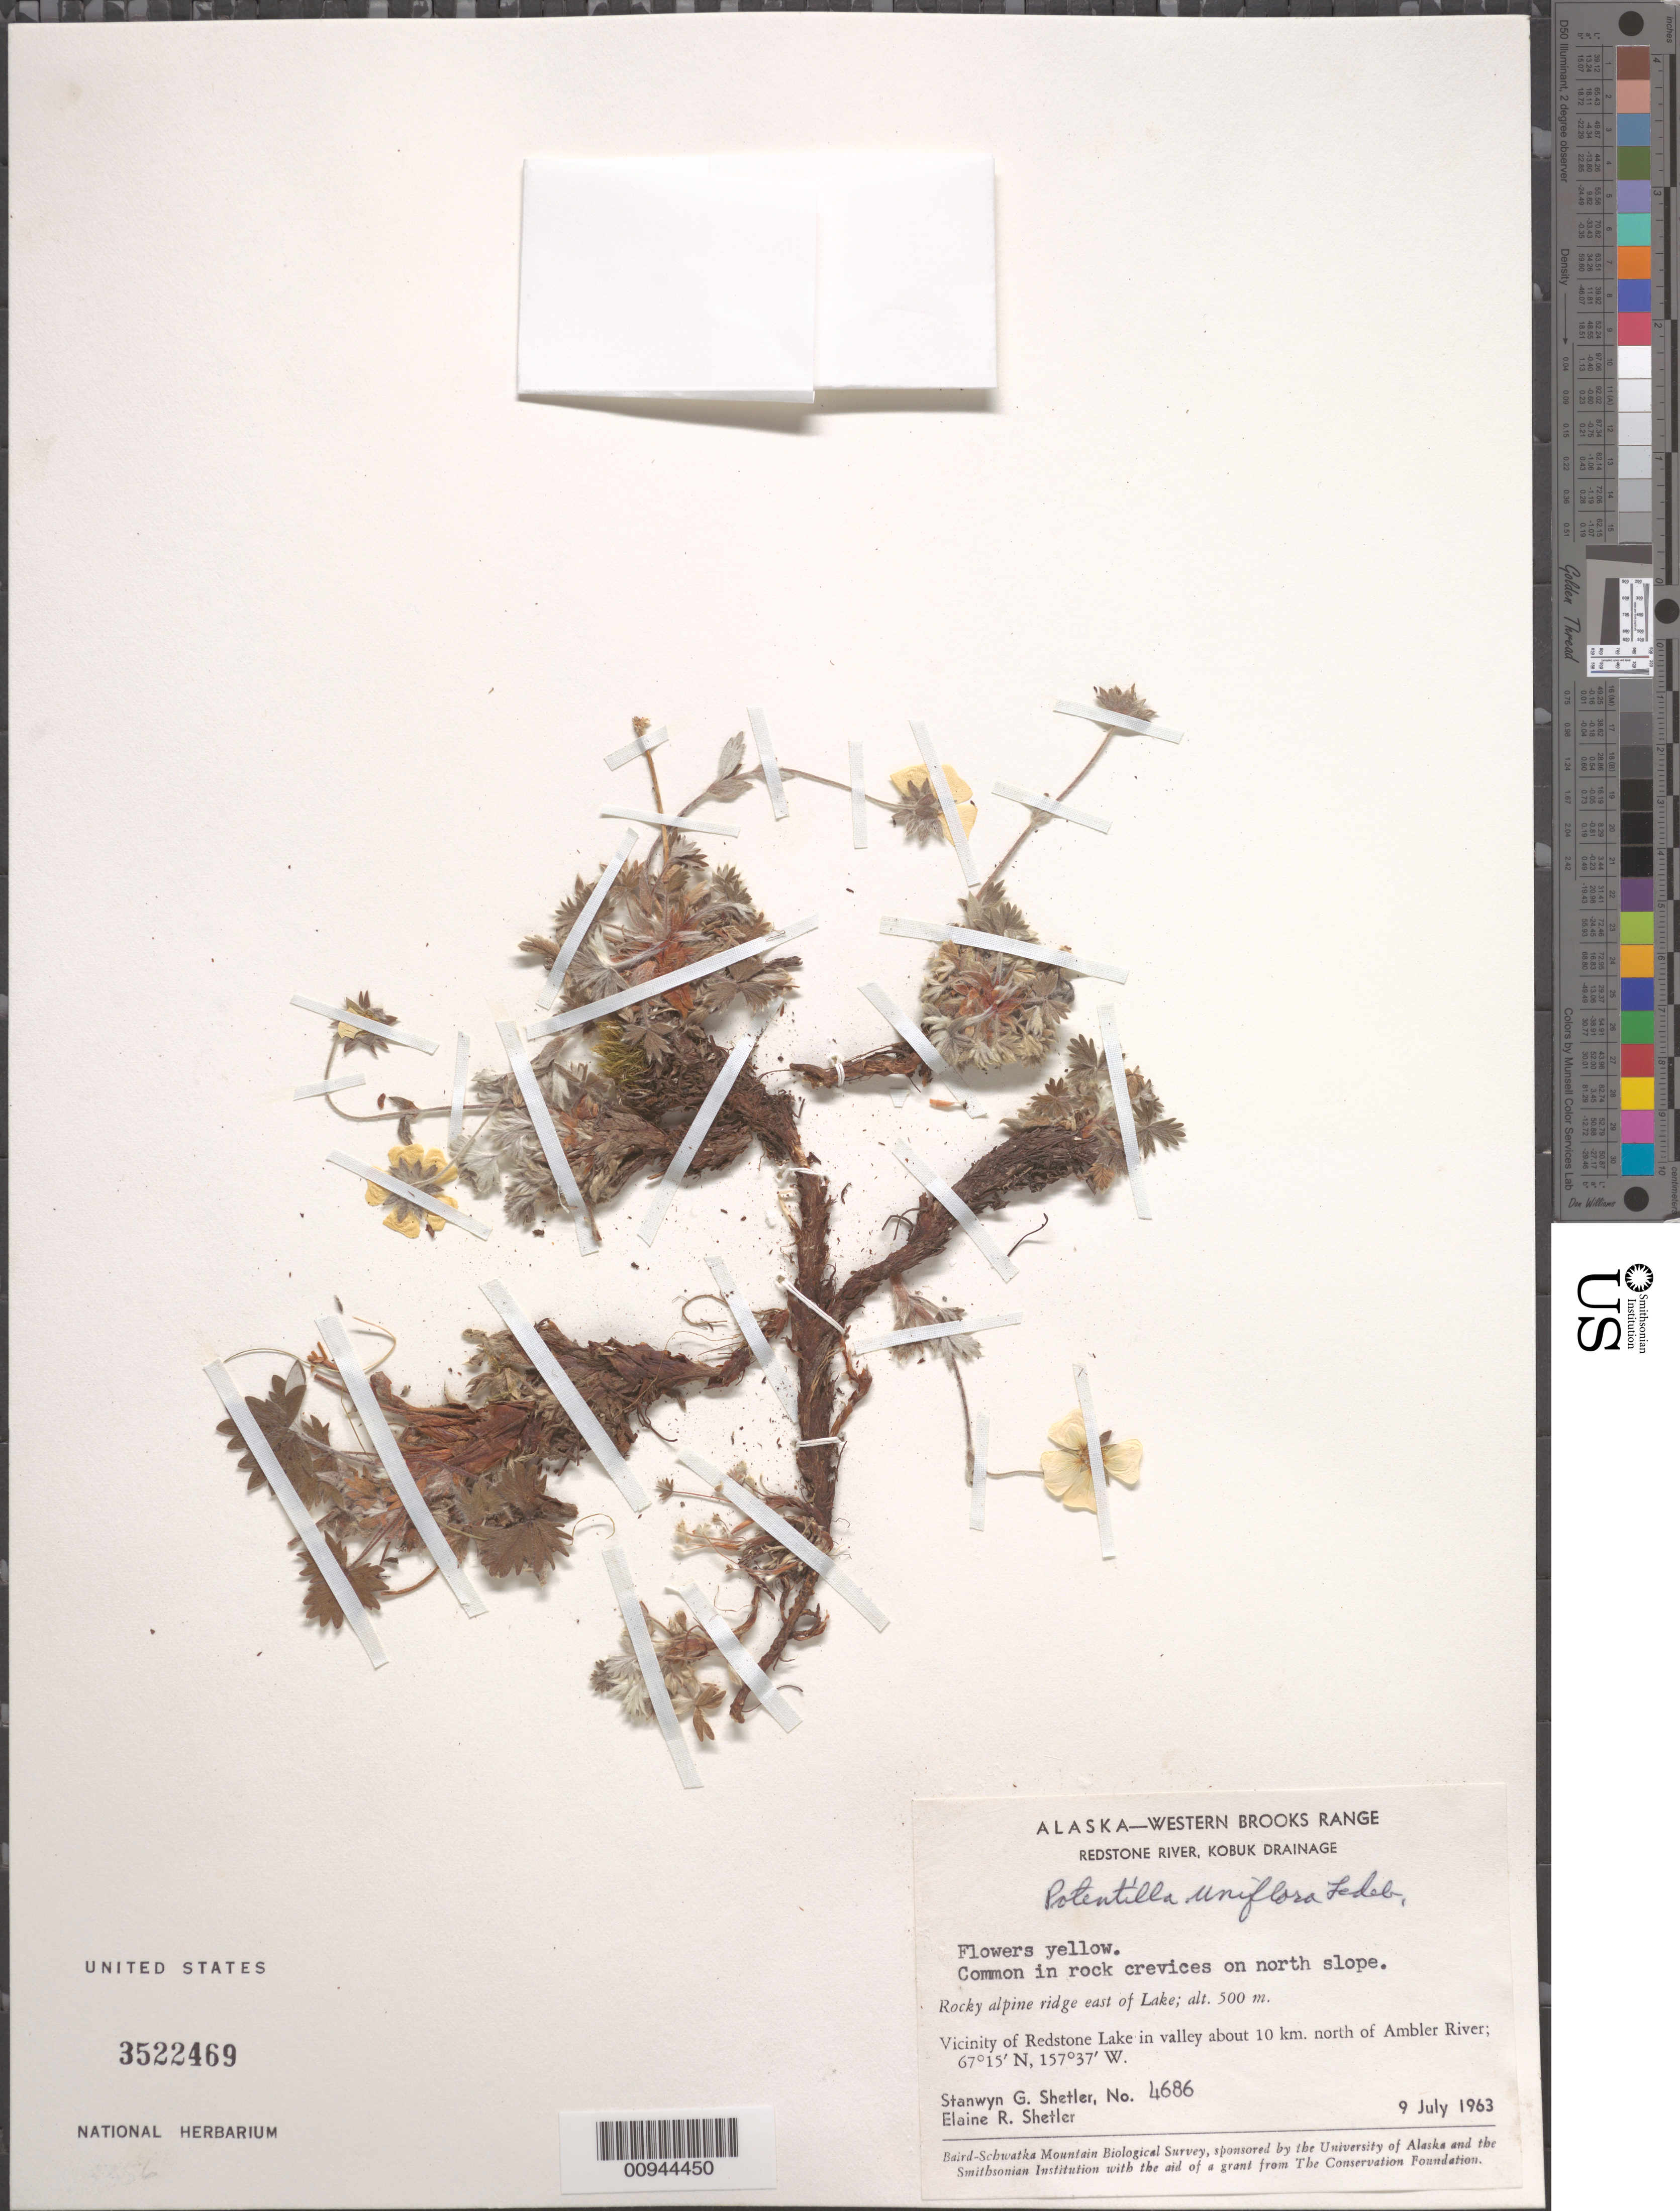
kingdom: Plantae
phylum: Tracheophyta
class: Magnoliopsida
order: Rosales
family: Rosaceae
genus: Potentilla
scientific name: Potentilla uniflora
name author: Ledeb.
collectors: S. Shetler & E. R. Shetler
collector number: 4686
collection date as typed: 09 Jul 1963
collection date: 1963-07-09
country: United States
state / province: Alaska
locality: Vicinity of Redstone Lake in valley about 10 km. north of Ambler River. Western Brooks Range, Redstone River, Kobuk Drainage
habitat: In rock crevices on north slope. Rocky alpine ridge east of Lake.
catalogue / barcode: US 3522469